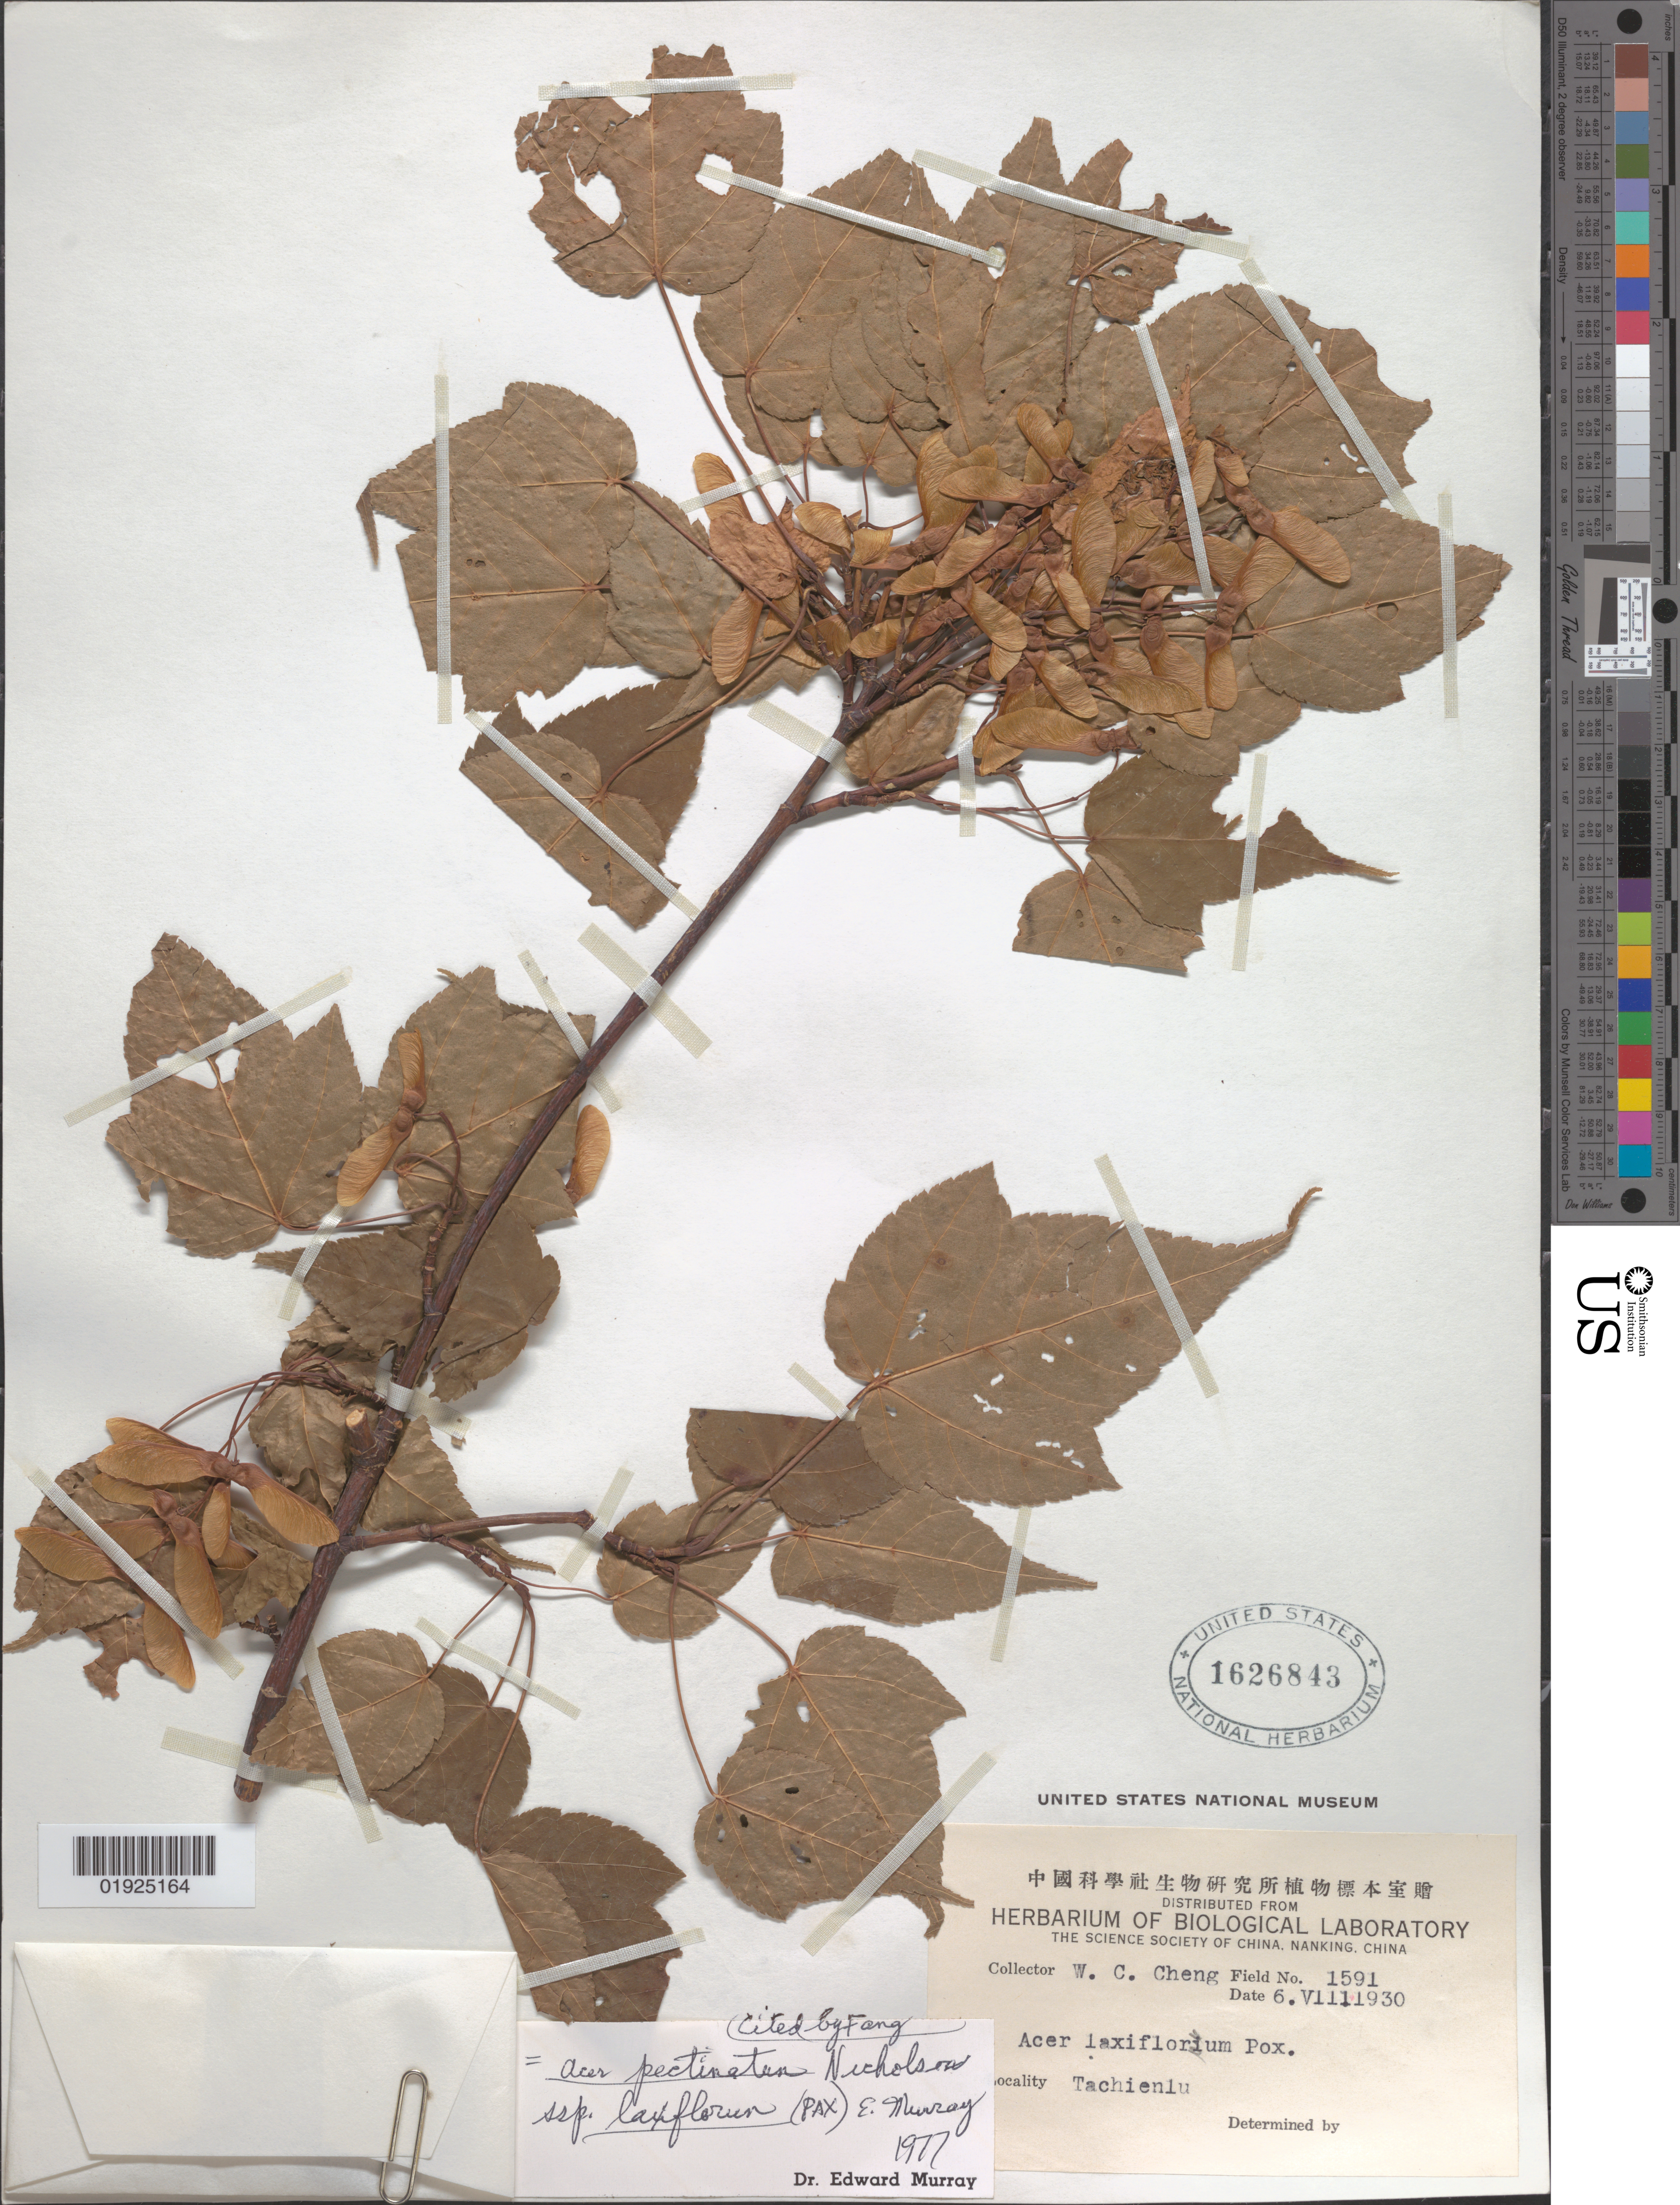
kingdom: Plantae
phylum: Tracheophyta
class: Magnoliopsida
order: Sapindales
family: Sapindaceae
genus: Acer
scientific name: Acer pectinatum subsp. laxiflorum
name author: (Pax) A.E. Murray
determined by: Murray, Edward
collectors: W. C. Cheng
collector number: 1591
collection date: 1930-08-06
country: China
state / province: Sichuan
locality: Tachienlu [Kangding]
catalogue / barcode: US 1626843